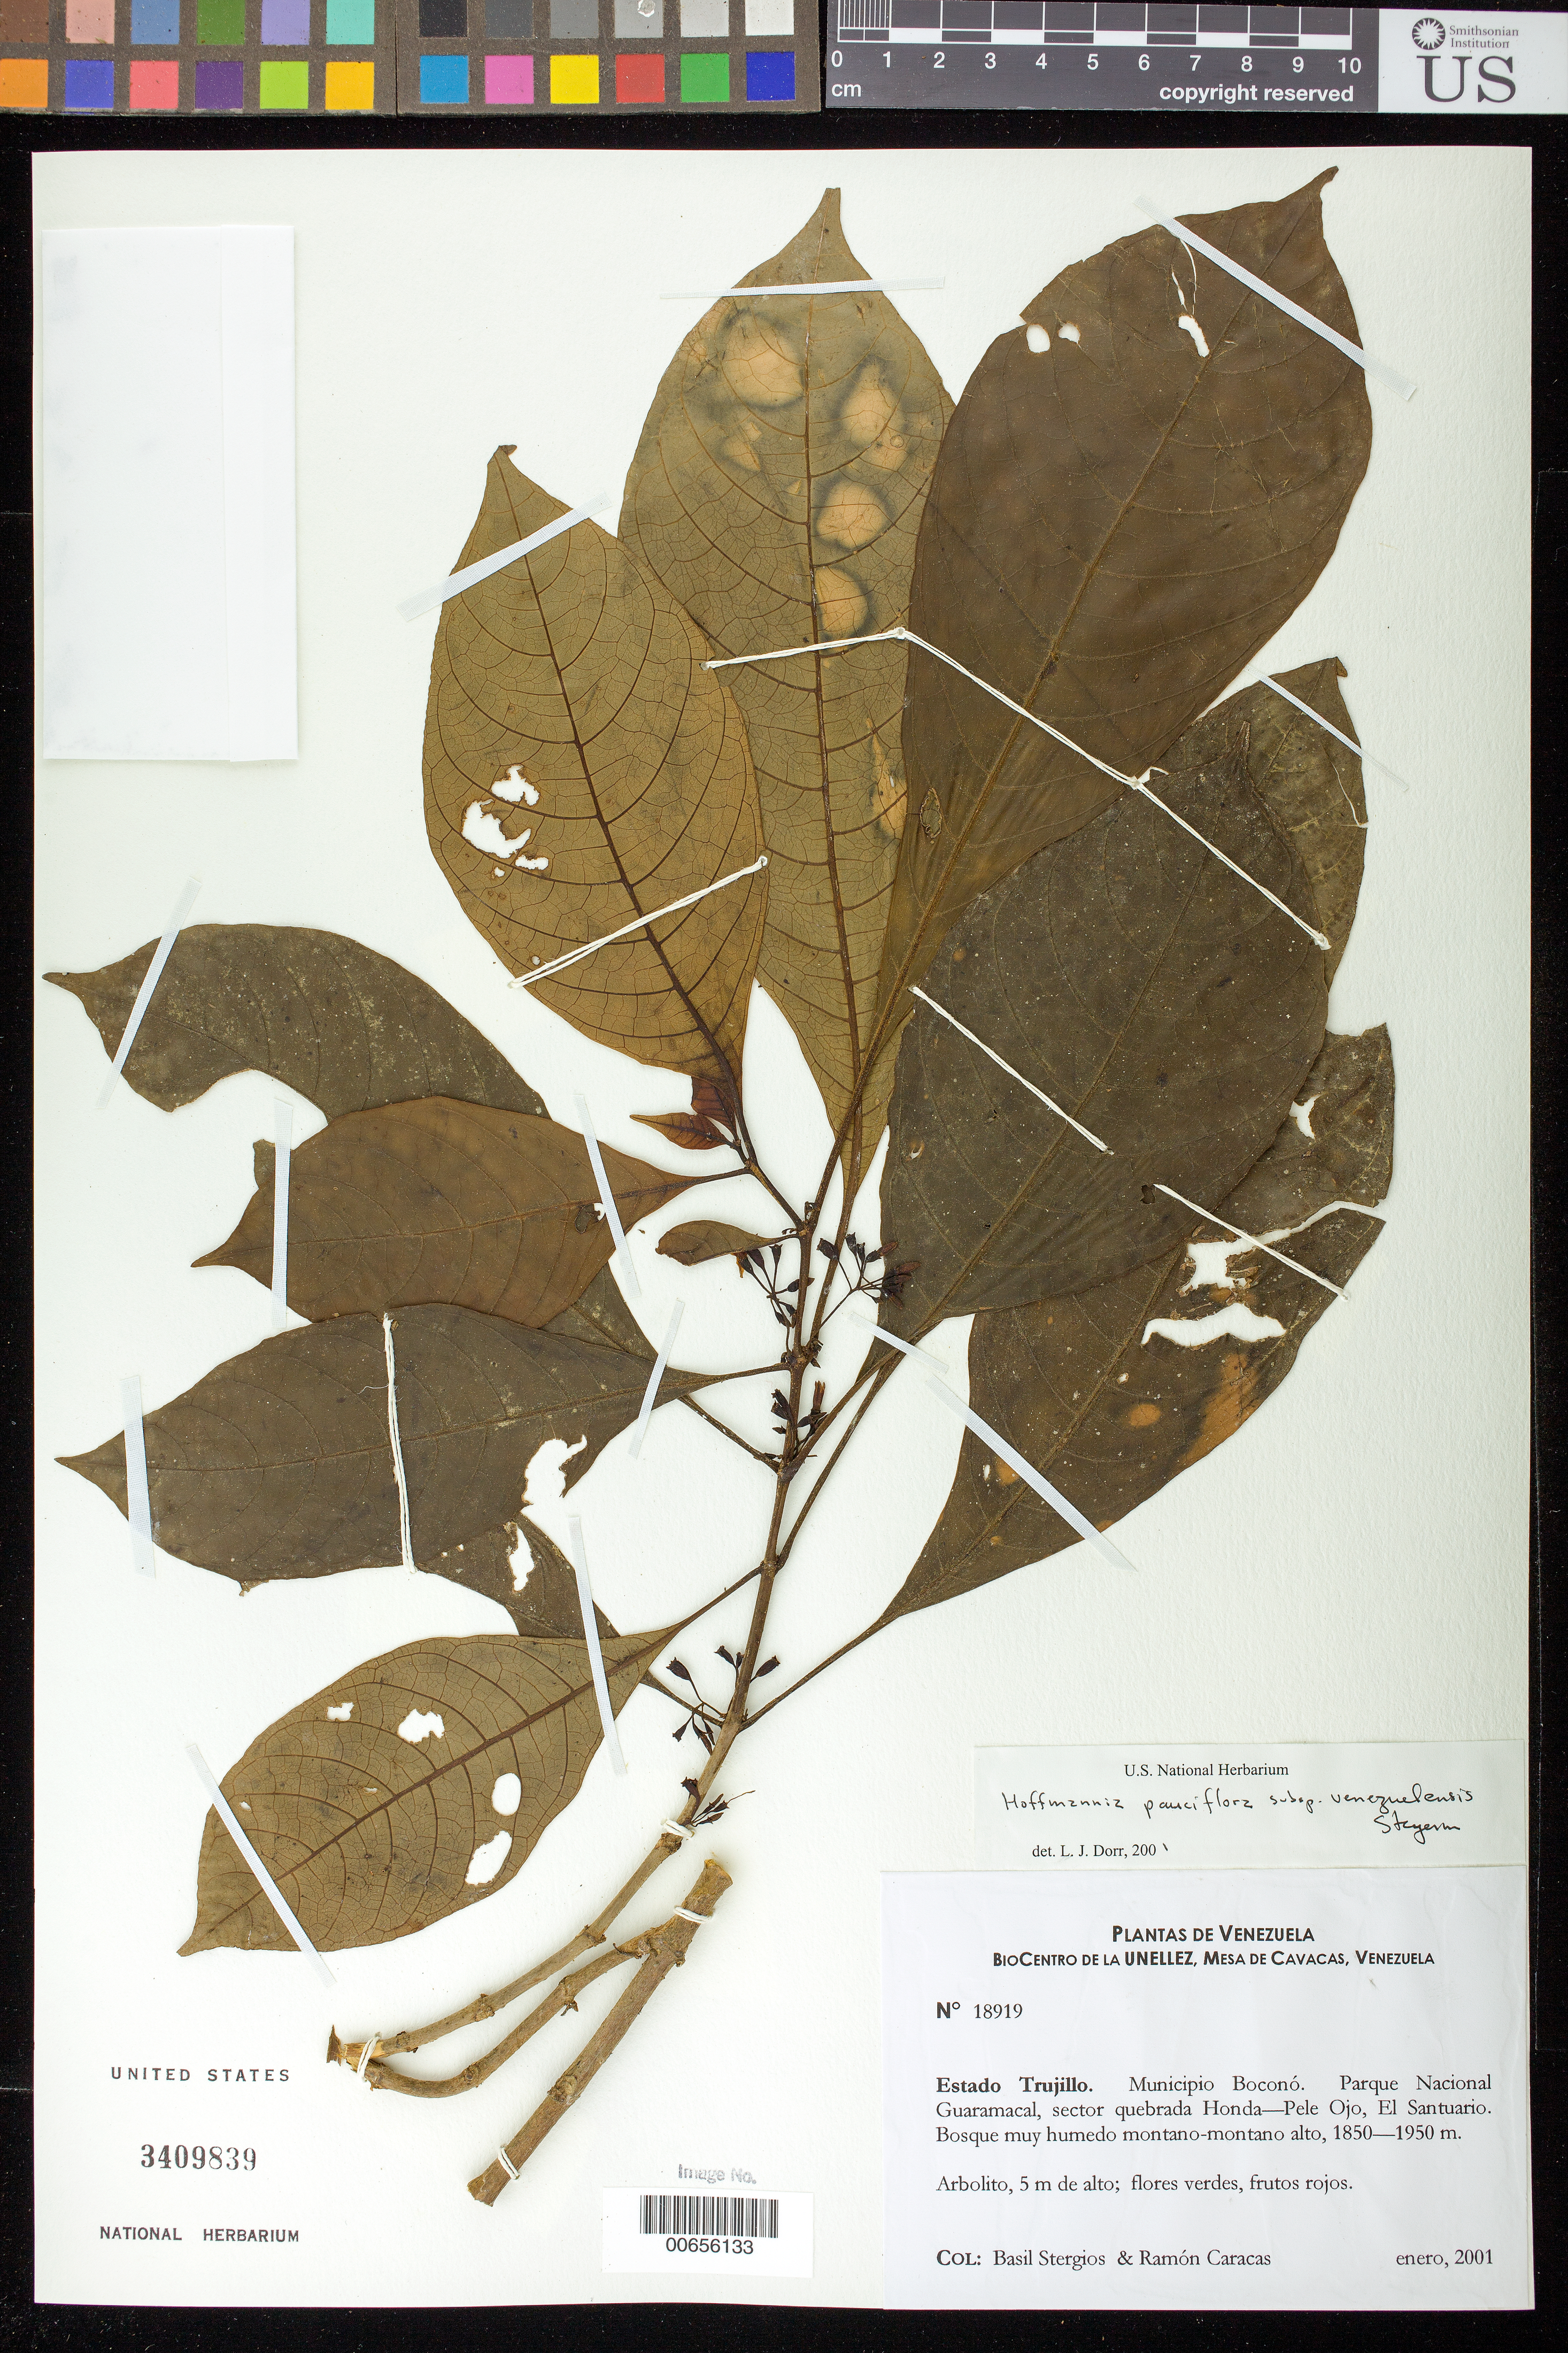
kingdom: Plantae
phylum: Tracheophyta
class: Magnoliopsida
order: Gentianales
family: Rubiaceae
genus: Hoffmannia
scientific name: Hoffmannia pauciflora subsp. venezuelensis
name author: Standl.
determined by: Dorr, L. J., (BOT), Smithsonian Institution - National Museum of Natural History (UNITED STATES)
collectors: B. G. Stergios & R. Caracas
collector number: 18919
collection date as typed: Jan 2001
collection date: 2001-01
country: Venezuela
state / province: Trujillo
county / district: Boconó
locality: Parque Nacional Guaramacal, sector quebrada Honda-Pele Ojo, El Santuario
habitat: Bosque muy húmedo montano-montano alto.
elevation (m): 1850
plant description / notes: MO, MY, NY, PORT, US, VEN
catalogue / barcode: US 3409839